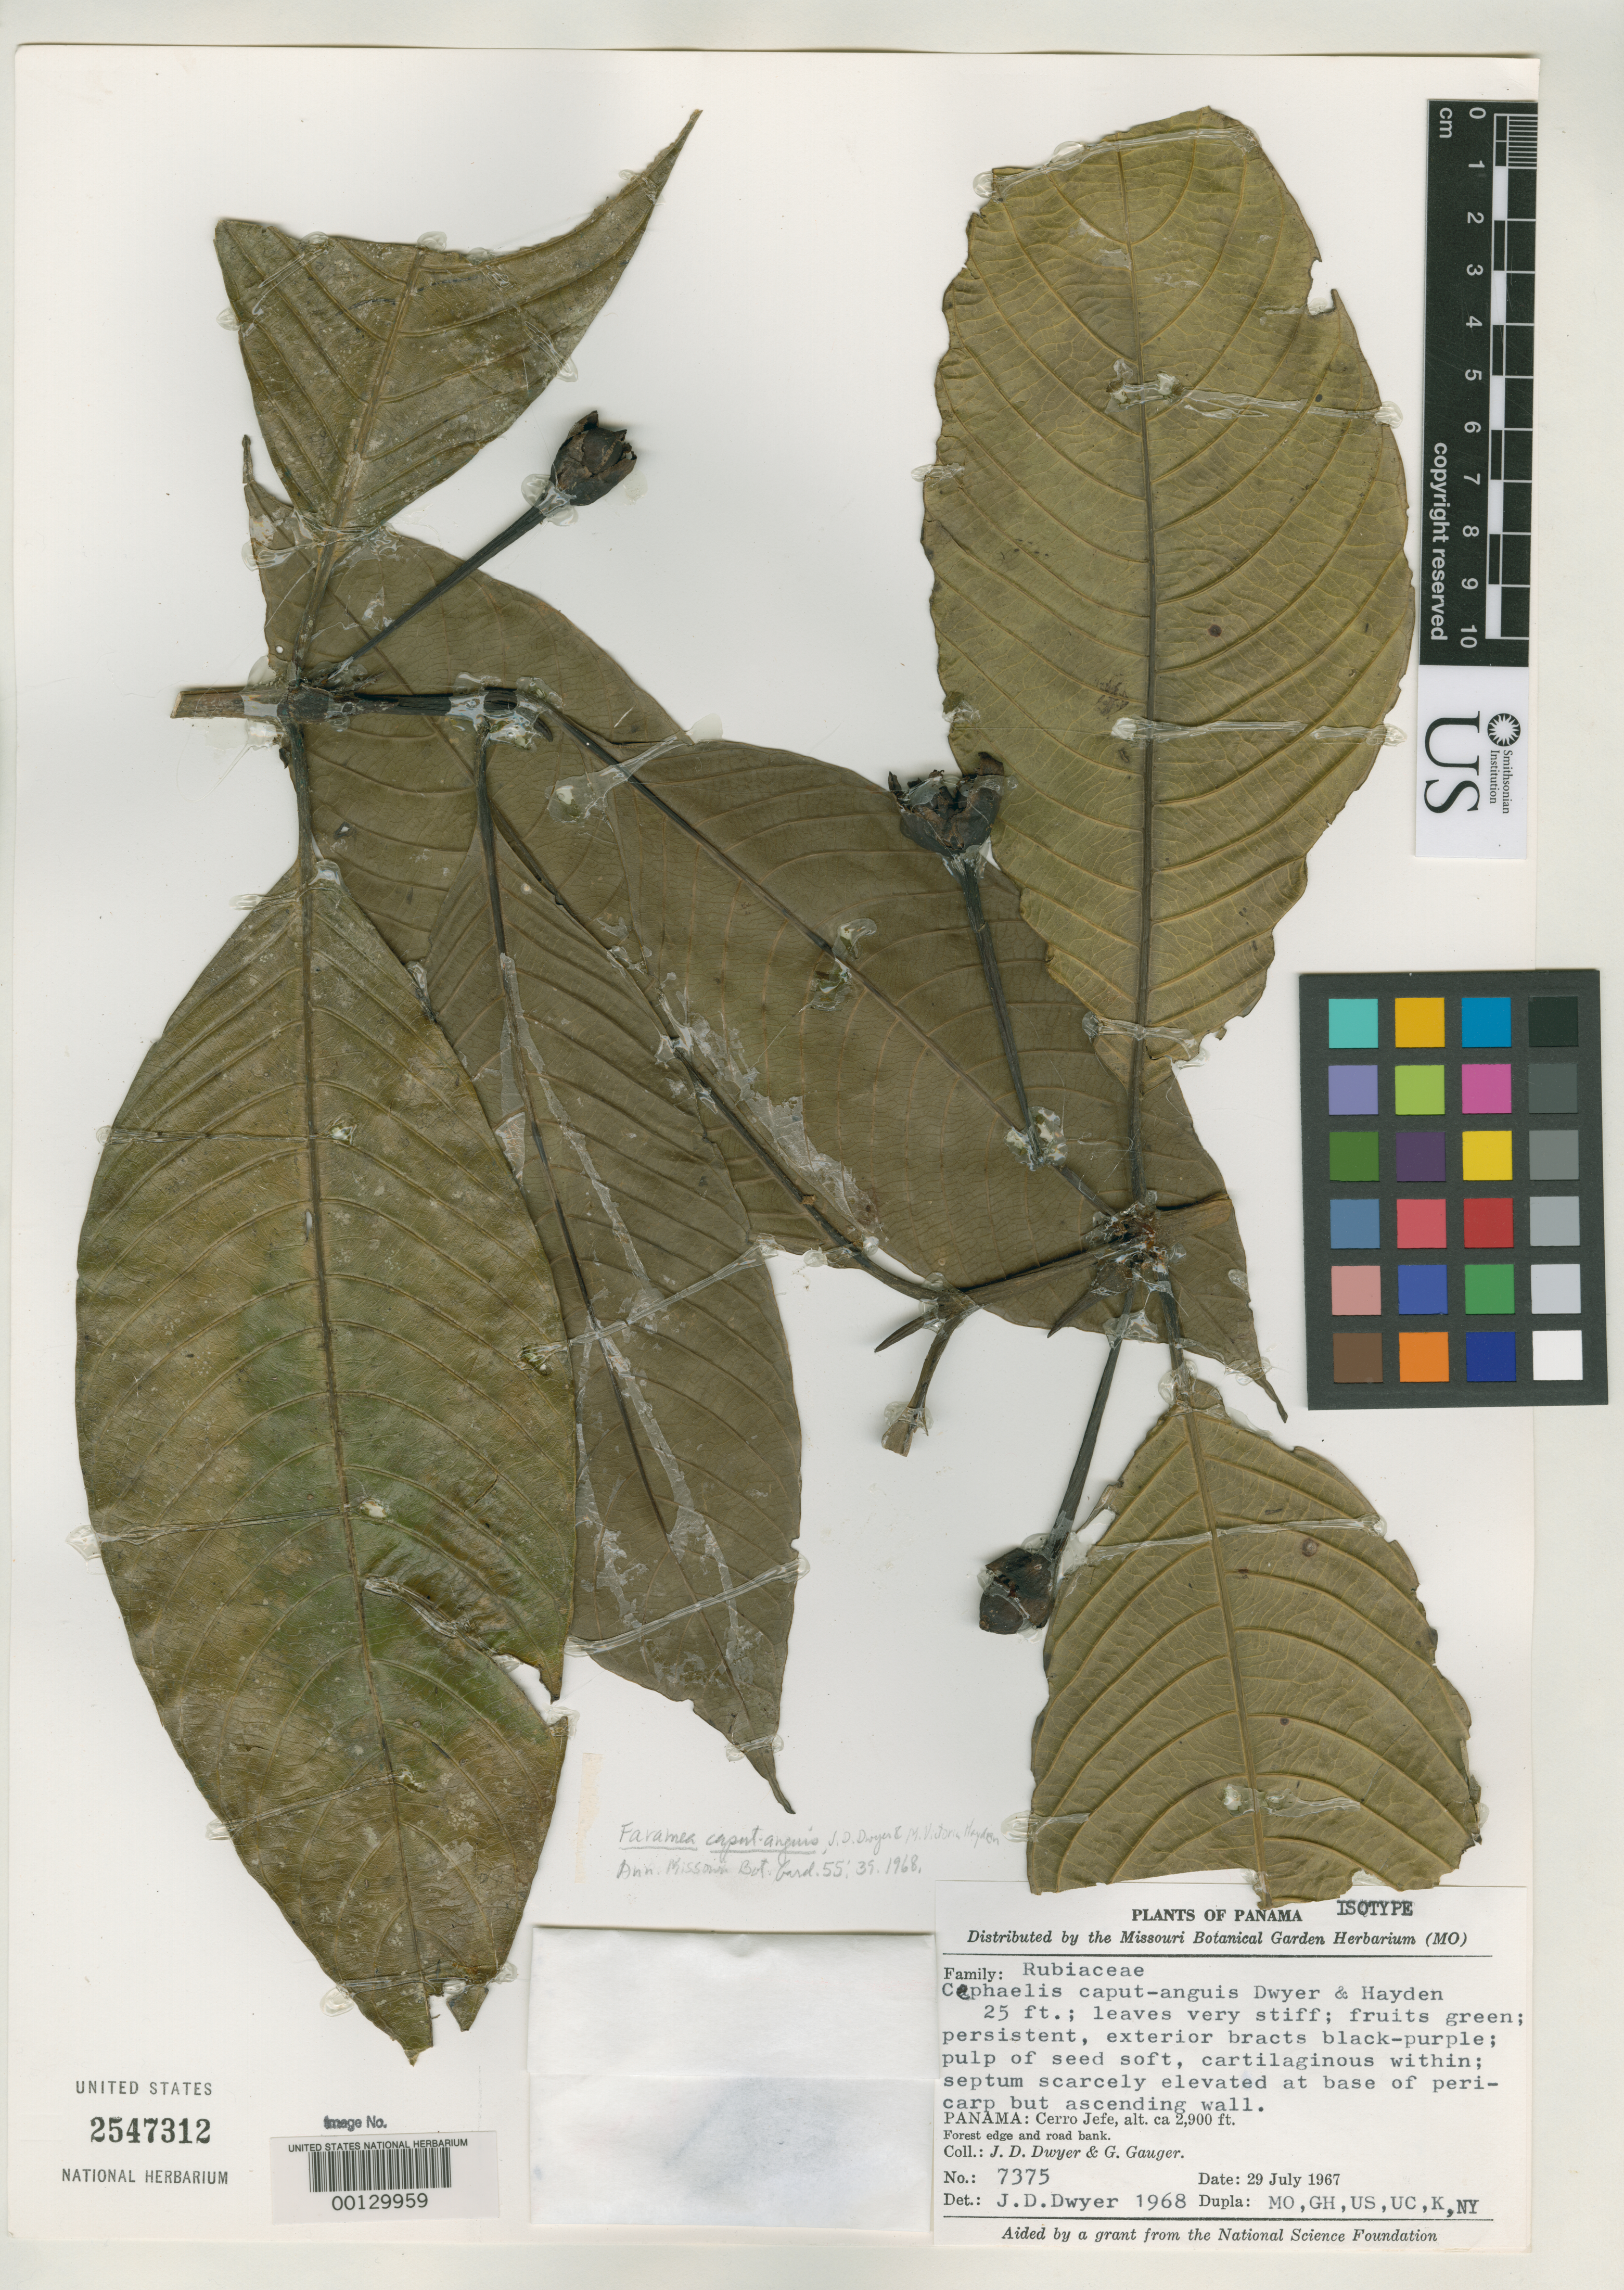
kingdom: Plantae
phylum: Tracheophyta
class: Magnoliopsida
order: Gentianales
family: Rubiaceae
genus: Faramea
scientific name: Faramea caput-anguis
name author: Dwyer & M.V. Hayden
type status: Isotype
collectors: J. D. Dwyer & G. Gauger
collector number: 7375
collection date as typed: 29 Jul 1967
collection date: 1967-07-29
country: Panama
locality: Cerro Jefe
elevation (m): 884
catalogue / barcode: US 2547312